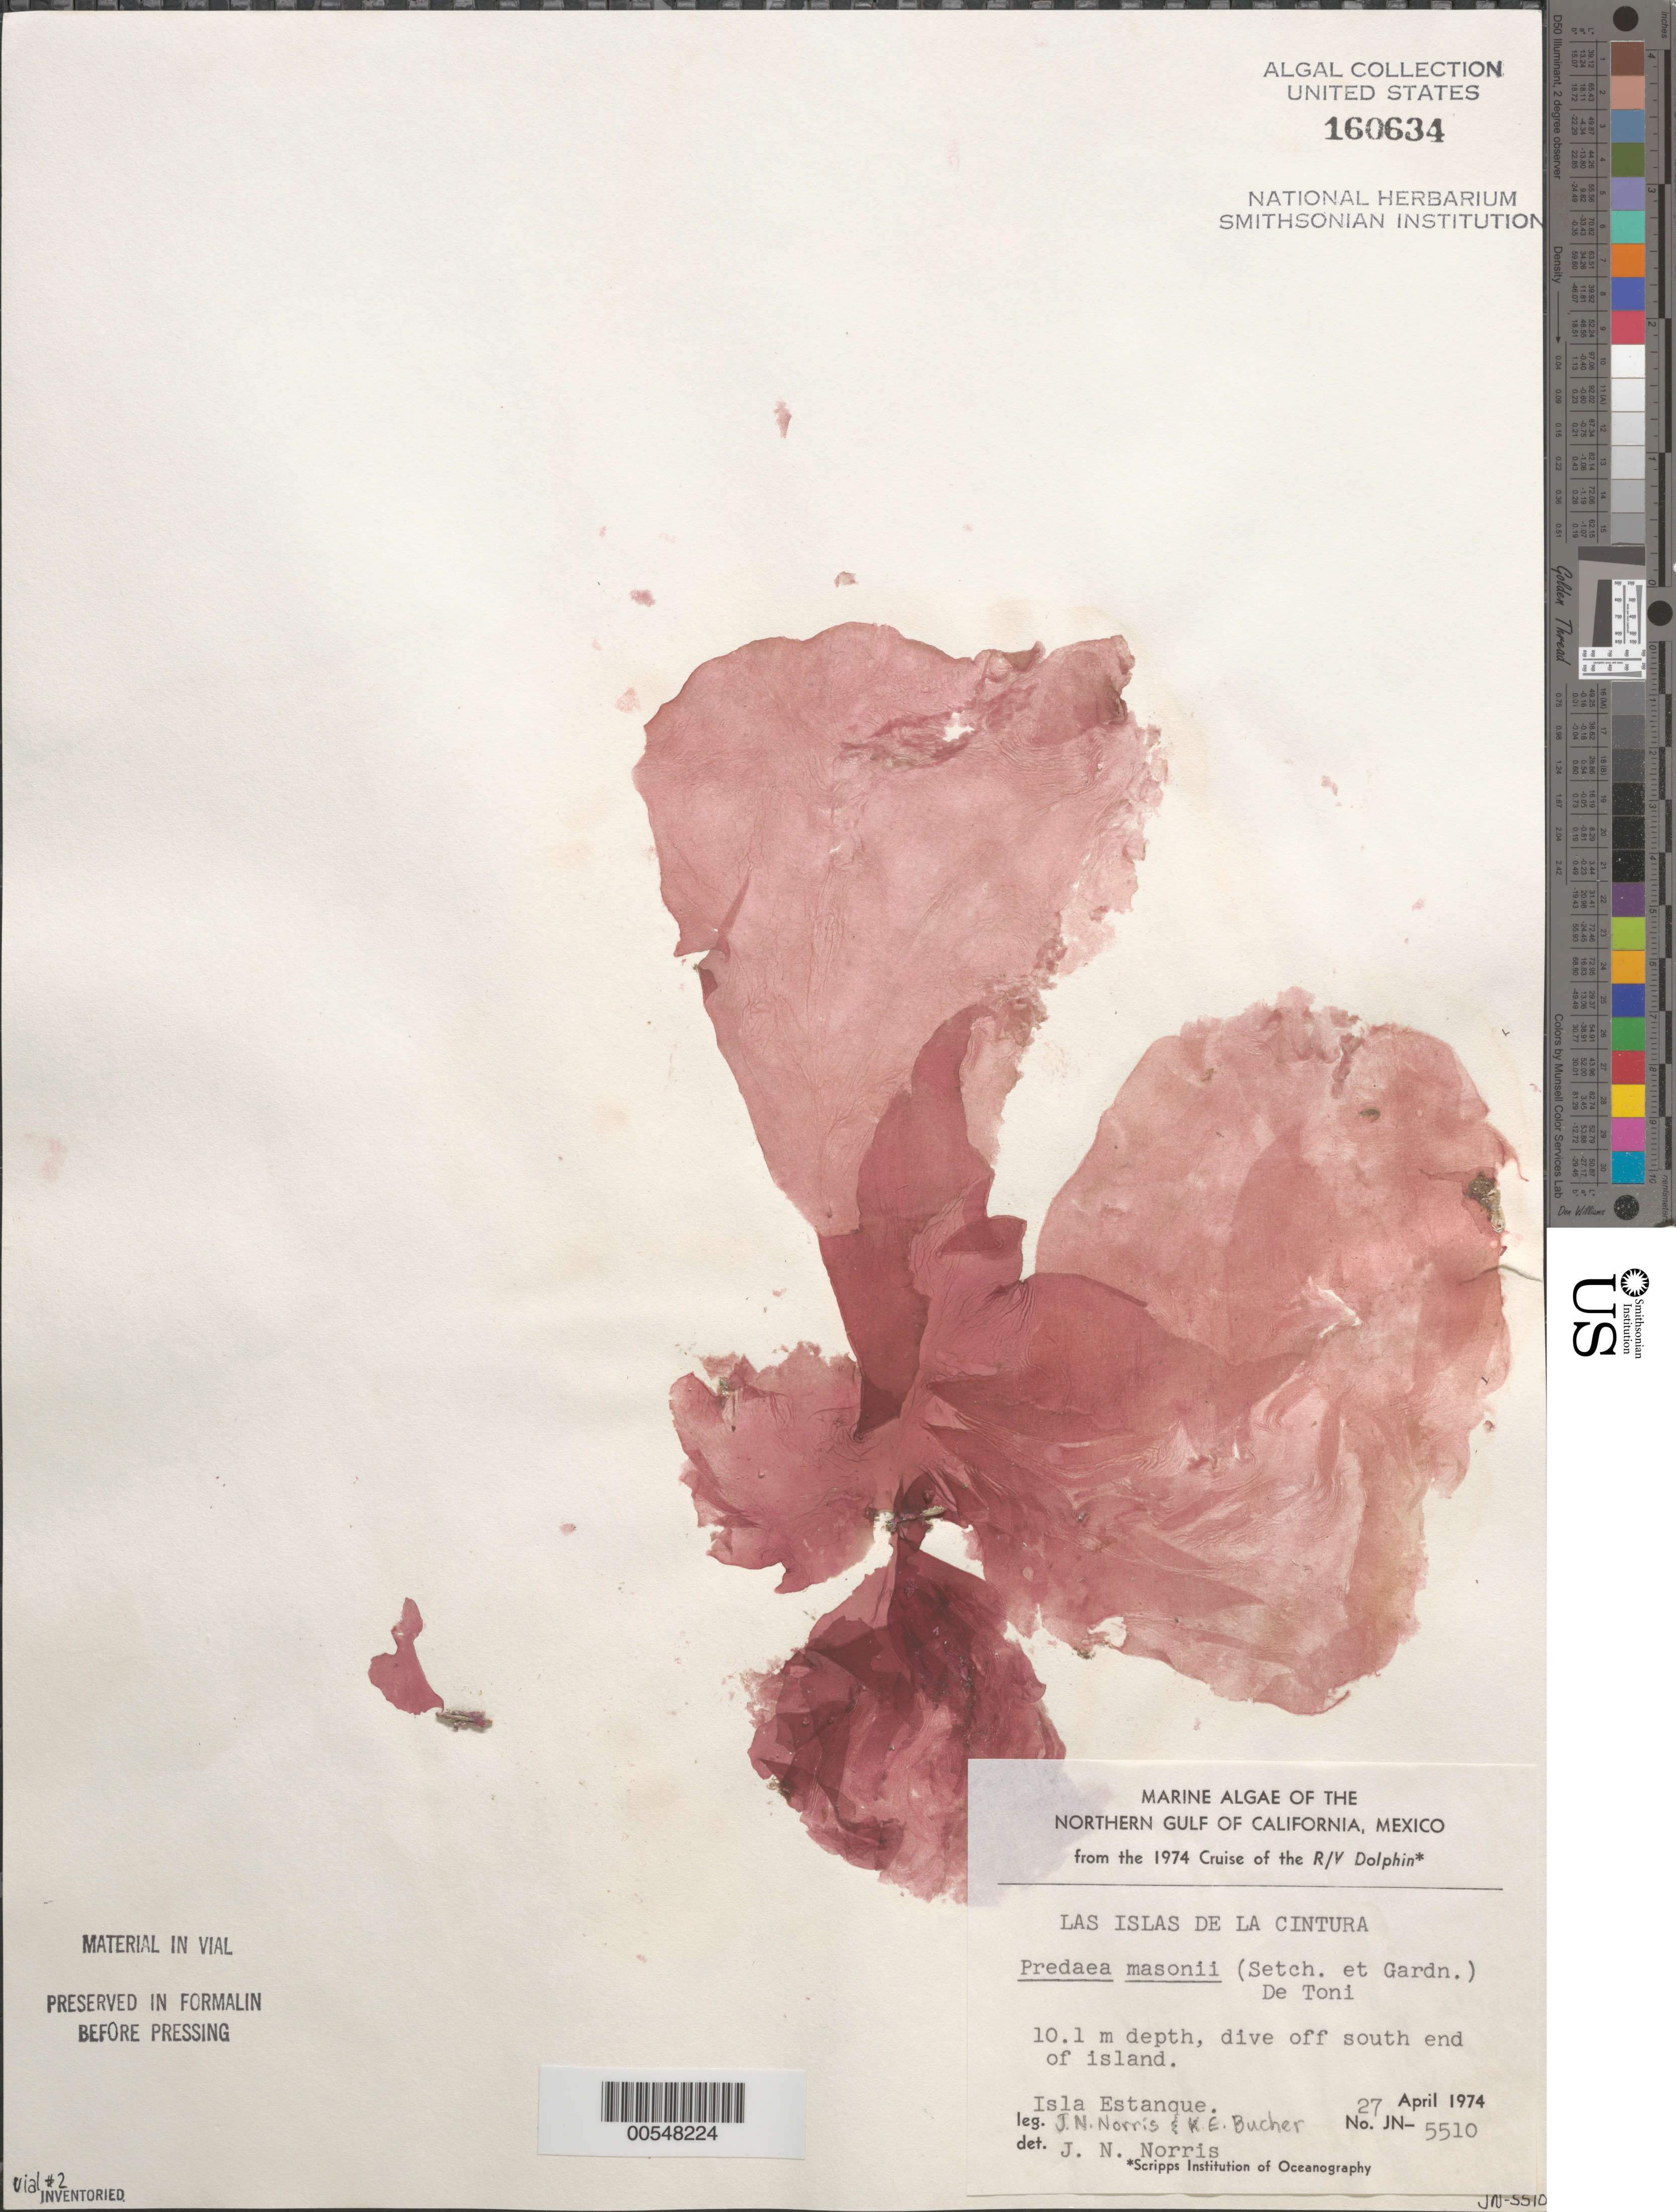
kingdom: Plantae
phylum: Rhodophyta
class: Florideophyceae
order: Nemastomatales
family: Nemastomataceae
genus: Predaea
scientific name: Predaea masonii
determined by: Norris, James N.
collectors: J. N. Norris & K. E. Bucher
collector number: JN-5510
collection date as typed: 27 Apr 1974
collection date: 1974-04-27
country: Mexico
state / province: Baja California Norte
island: Isla Estanque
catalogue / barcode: US 160634